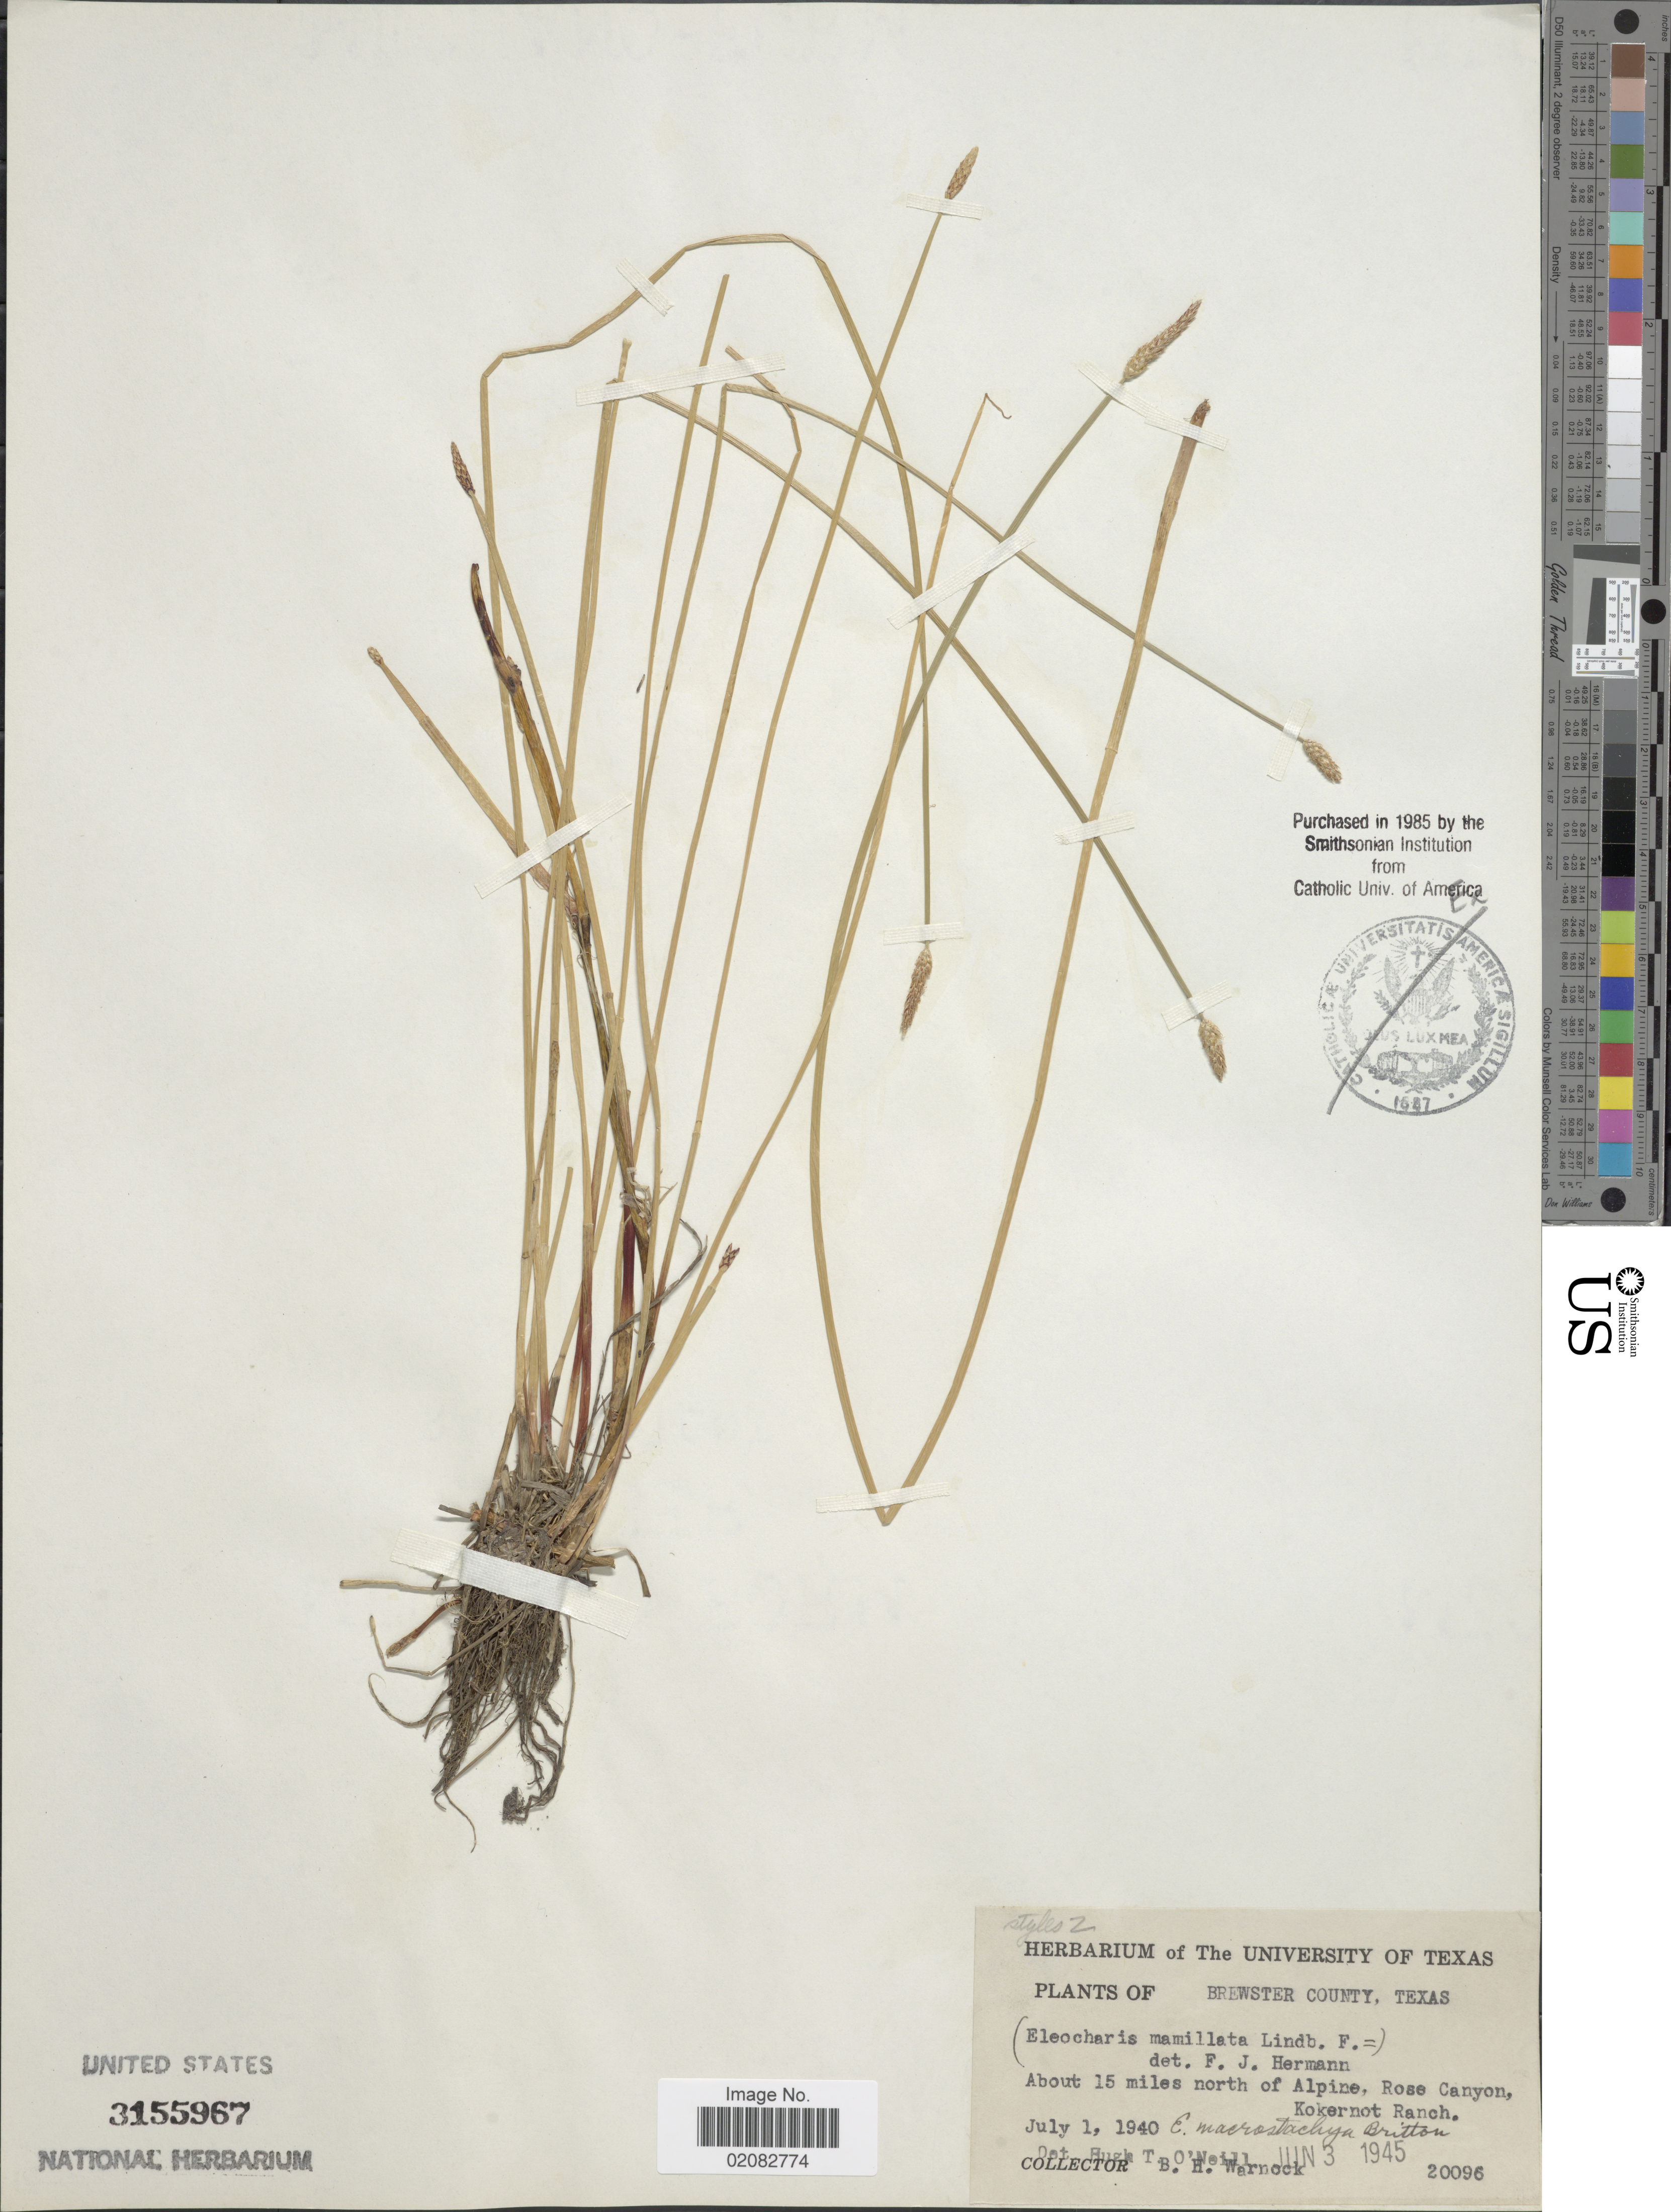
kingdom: Plantae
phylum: Tracheophyta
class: Liliopsida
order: Poales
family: Cyperaceae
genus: Eleocharis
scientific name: Eleocharis macrostachya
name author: Britton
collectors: B. H. Warnock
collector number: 20096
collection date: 1945-06-03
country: United States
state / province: Texas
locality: Brewster County, About 15 miles north of Alpine, Rose Canyon, Kokernot Ranch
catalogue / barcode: US 3155967